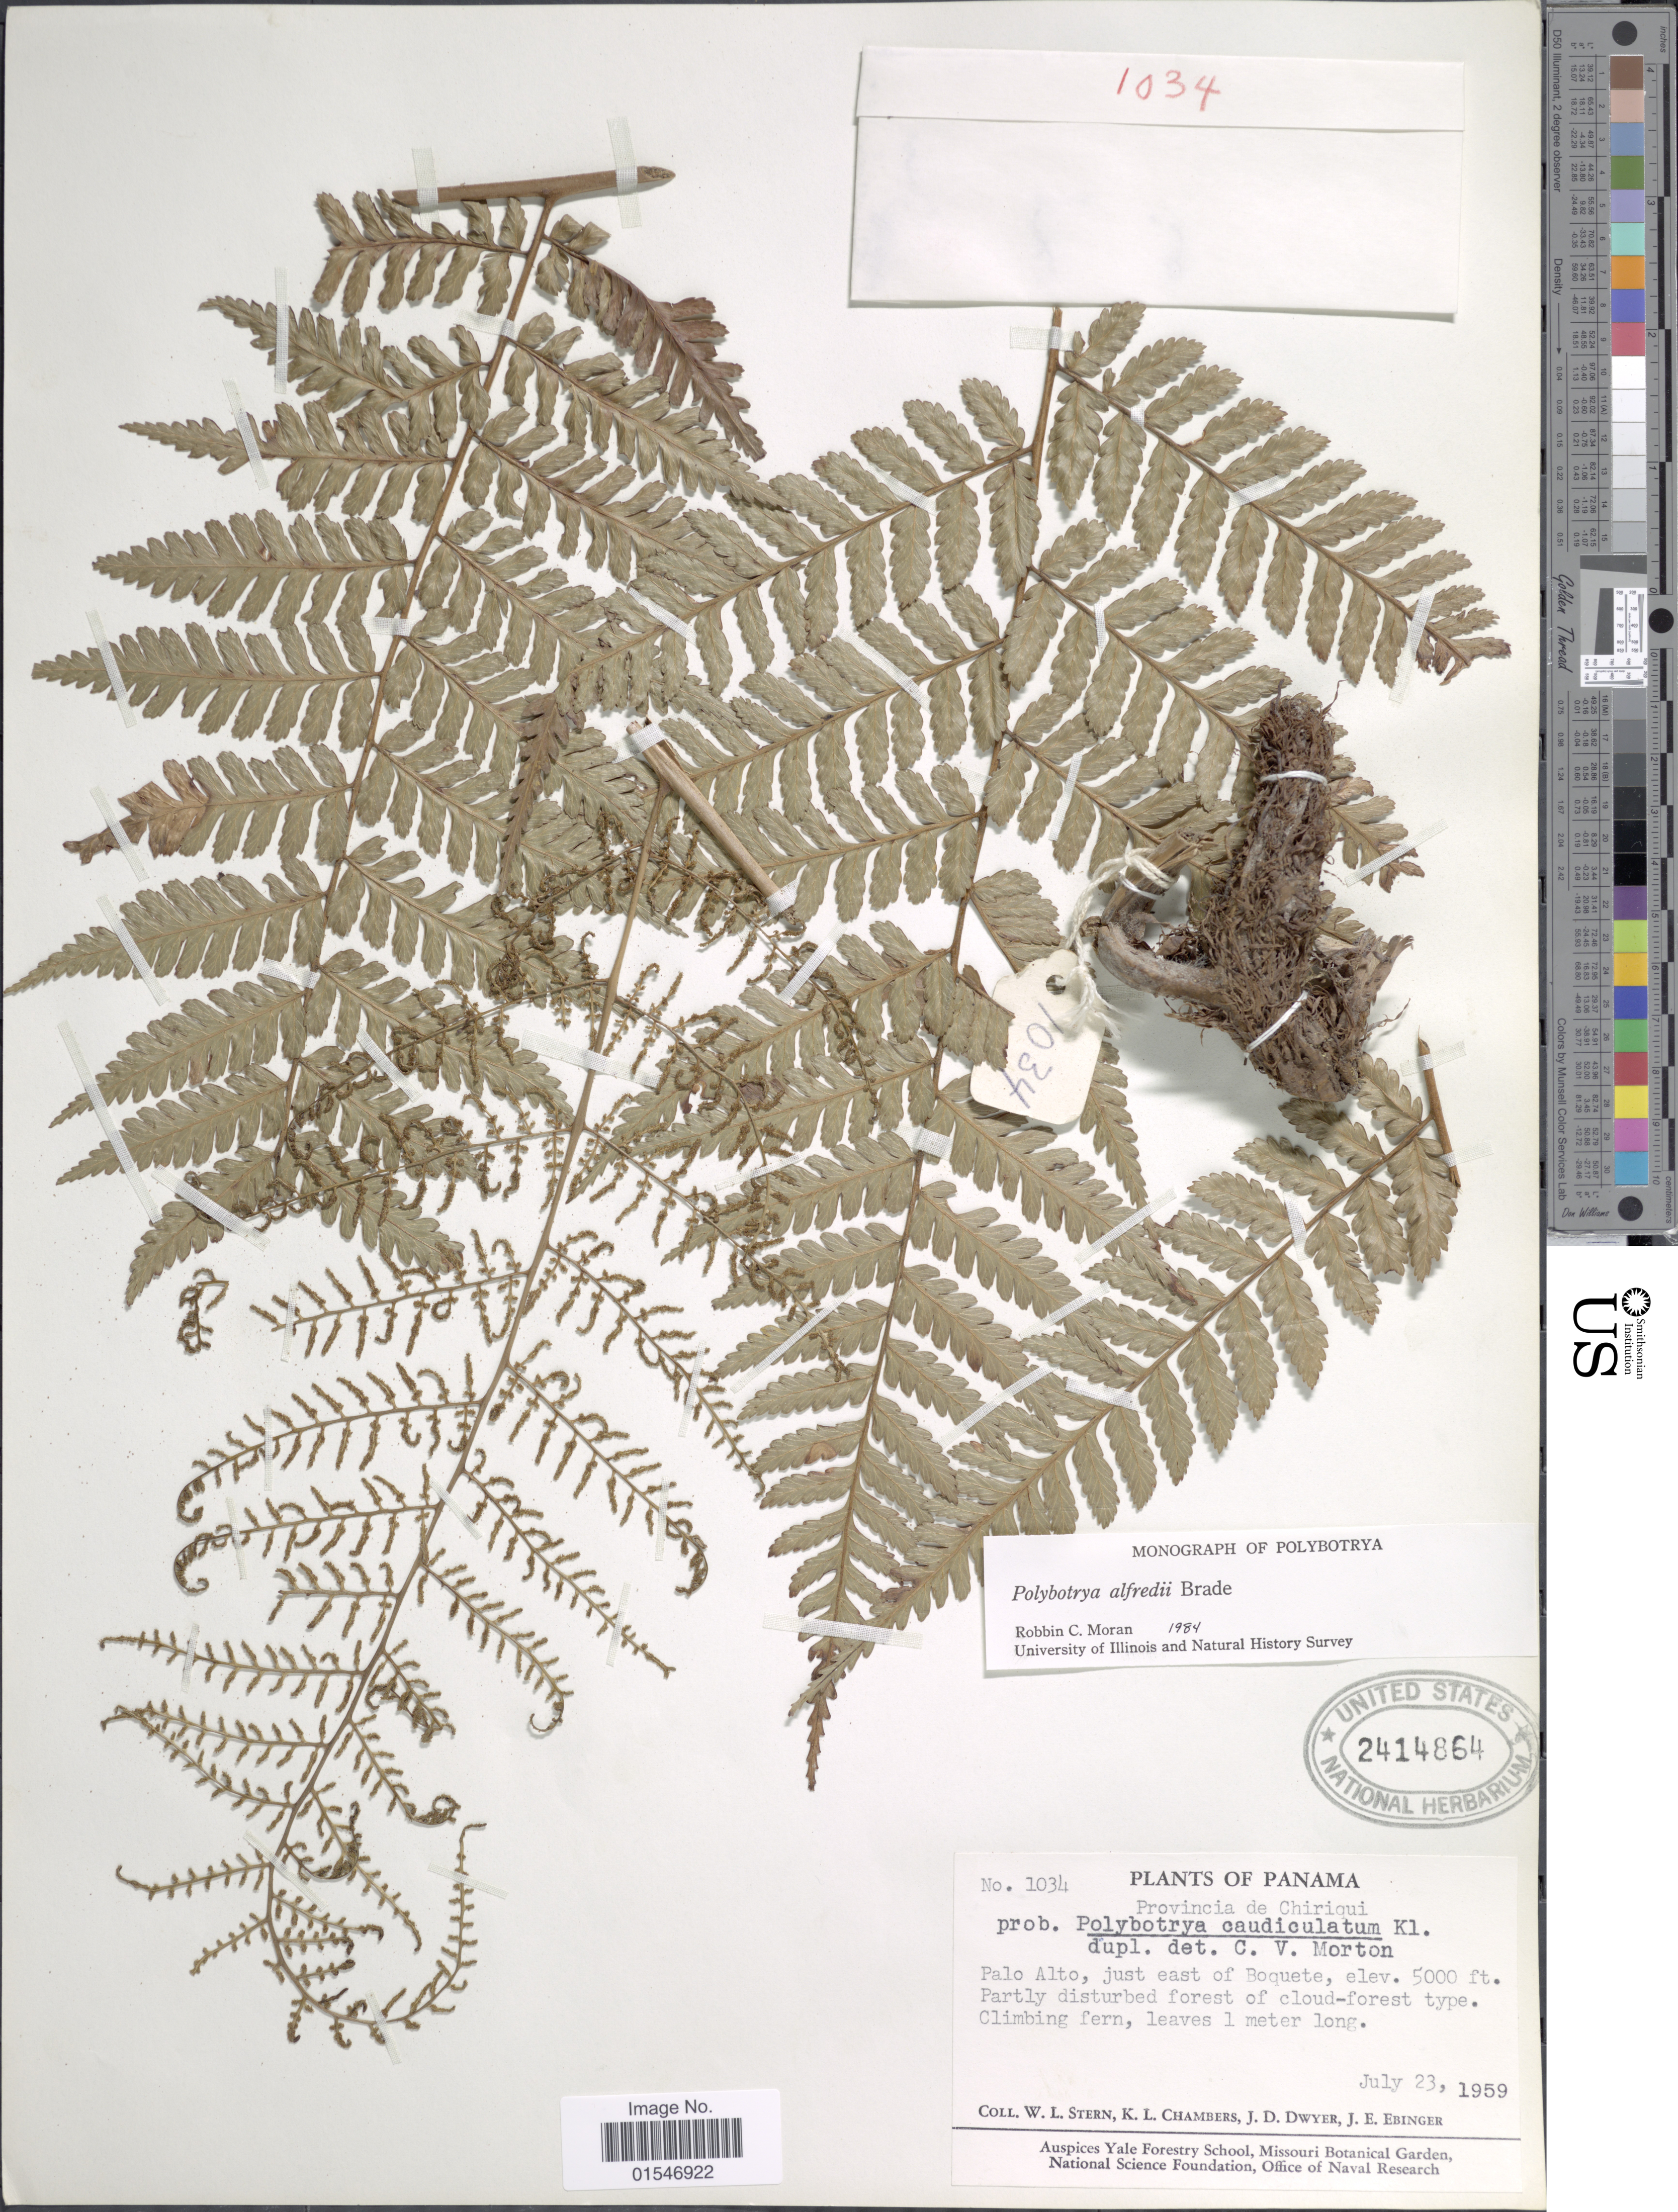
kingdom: Plantae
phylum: Tracheophyta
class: Polypodiopsida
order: Polypodiales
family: Dryopteridaceae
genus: Polybotrya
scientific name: Polybotrya alfredii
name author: Brade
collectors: W. L. Stern, K. Chambers, J. D. Dwyer & J. Ebinger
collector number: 1034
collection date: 1959-07-23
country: Panama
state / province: Chiriqui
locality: Panama. Provincia de Chiriqui. Palo Alto, just east of Boquete.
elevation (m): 1524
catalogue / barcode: US 2414864